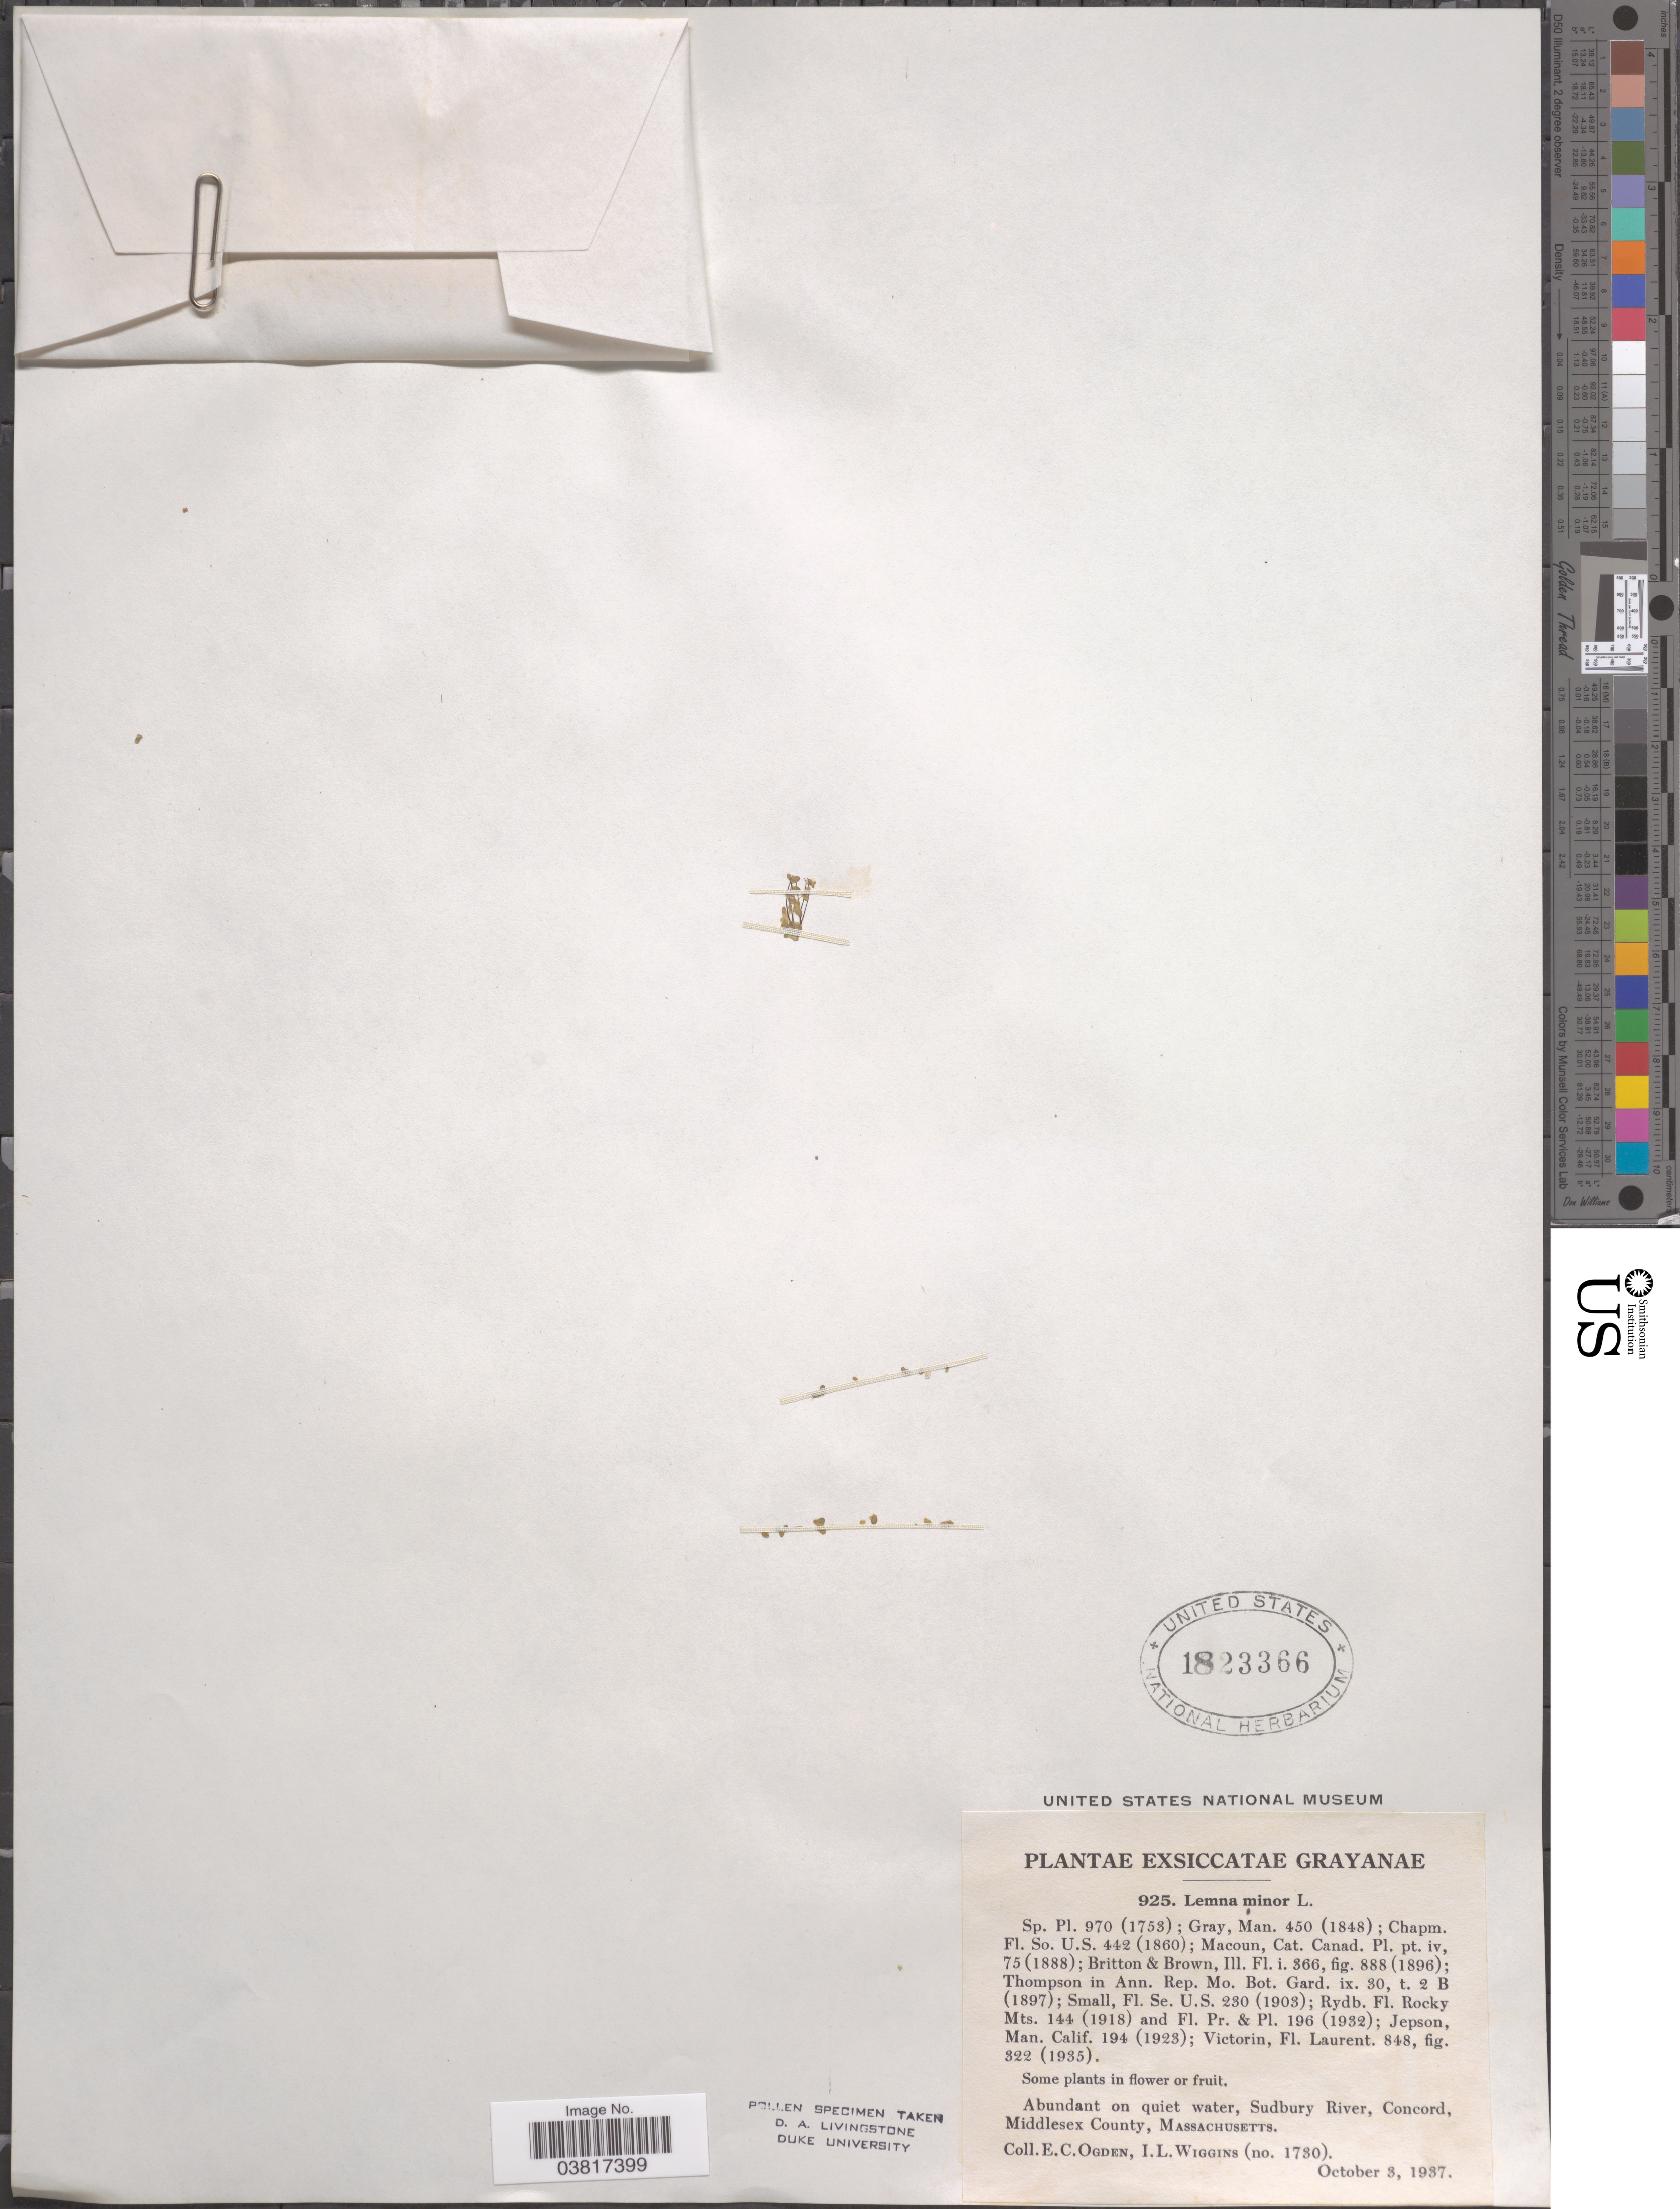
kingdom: Plantae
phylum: Tracheophyta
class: Liliopsida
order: Alismatales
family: Araceae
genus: Lemna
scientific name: Lemna minor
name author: L.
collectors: E. Ogden & I. L. Wiggins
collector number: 1730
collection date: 1937-10-03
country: United States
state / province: Massachusetts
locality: On quiet water, Sudbury River, Concord, Middlesex County.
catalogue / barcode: US 1823366